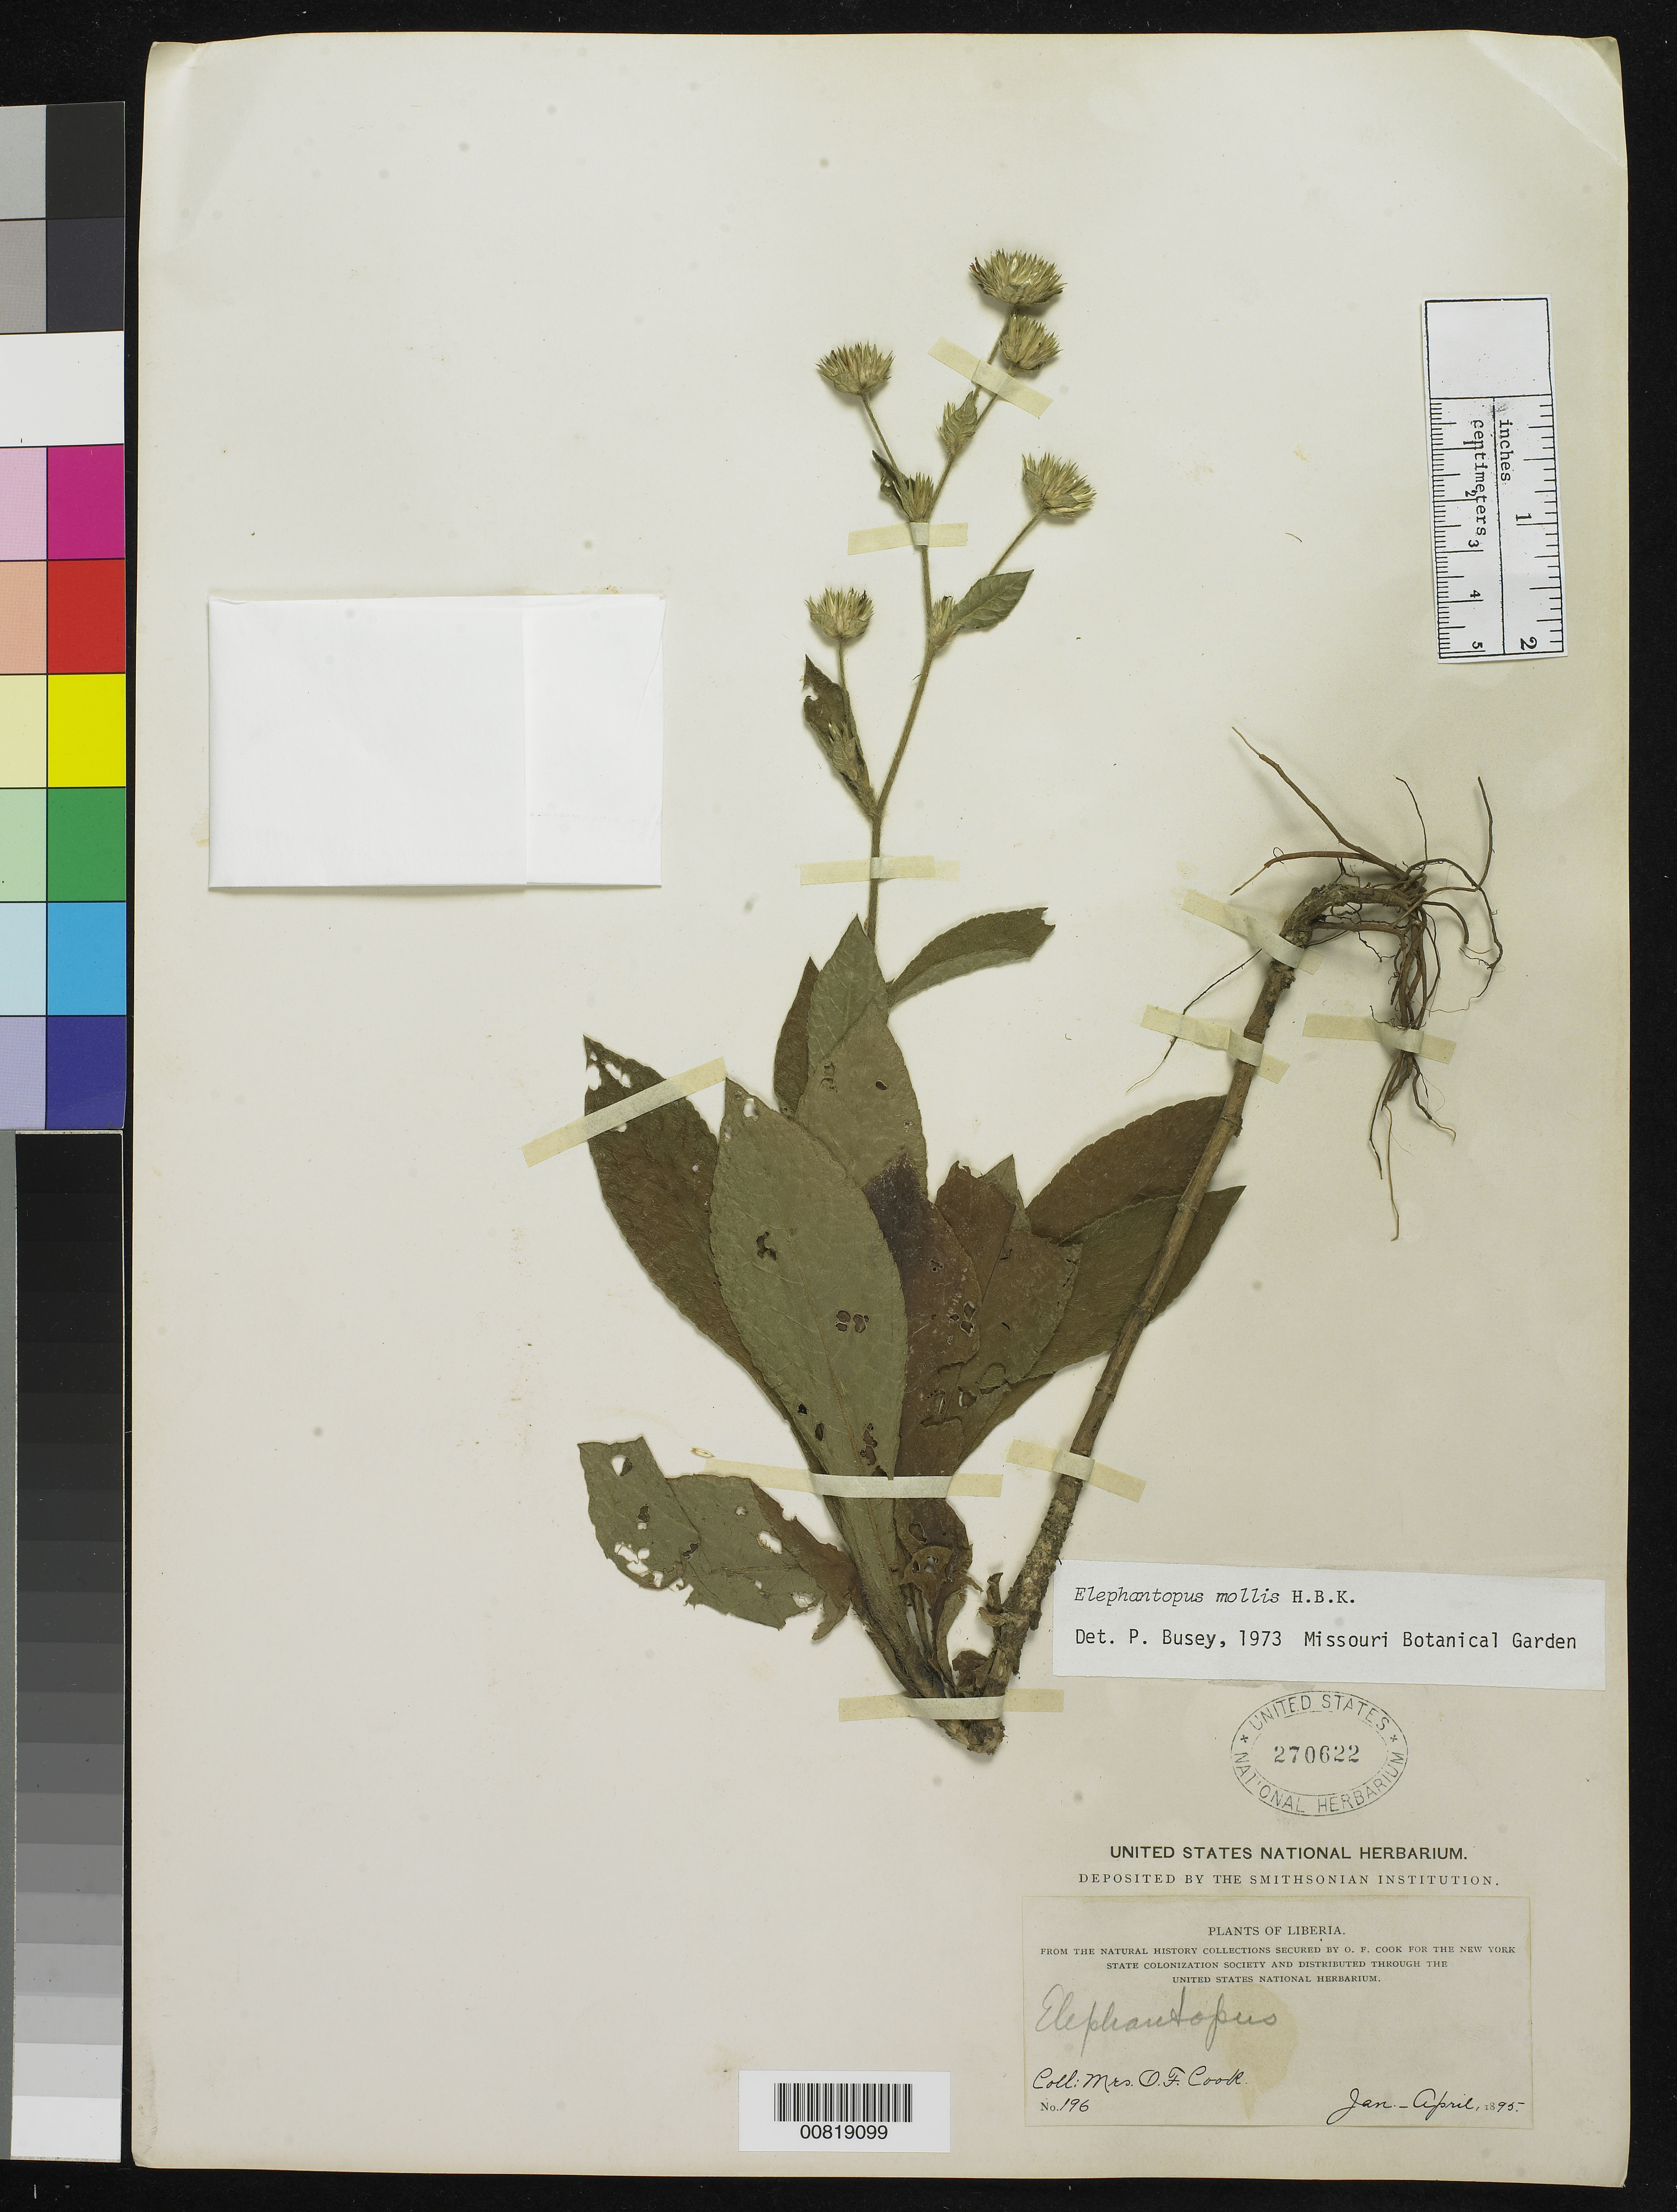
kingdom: Plantae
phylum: Tracheophyta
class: Magnoliopsida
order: Asterales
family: Asteraceae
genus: Elephantopus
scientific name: Elephantopus mollis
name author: Kunth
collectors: Alice C. Cook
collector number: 196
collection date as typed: Jan 1895 to -- Apr 1895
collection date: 1895-01/1895-04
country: Liberia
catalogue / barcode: US 270622